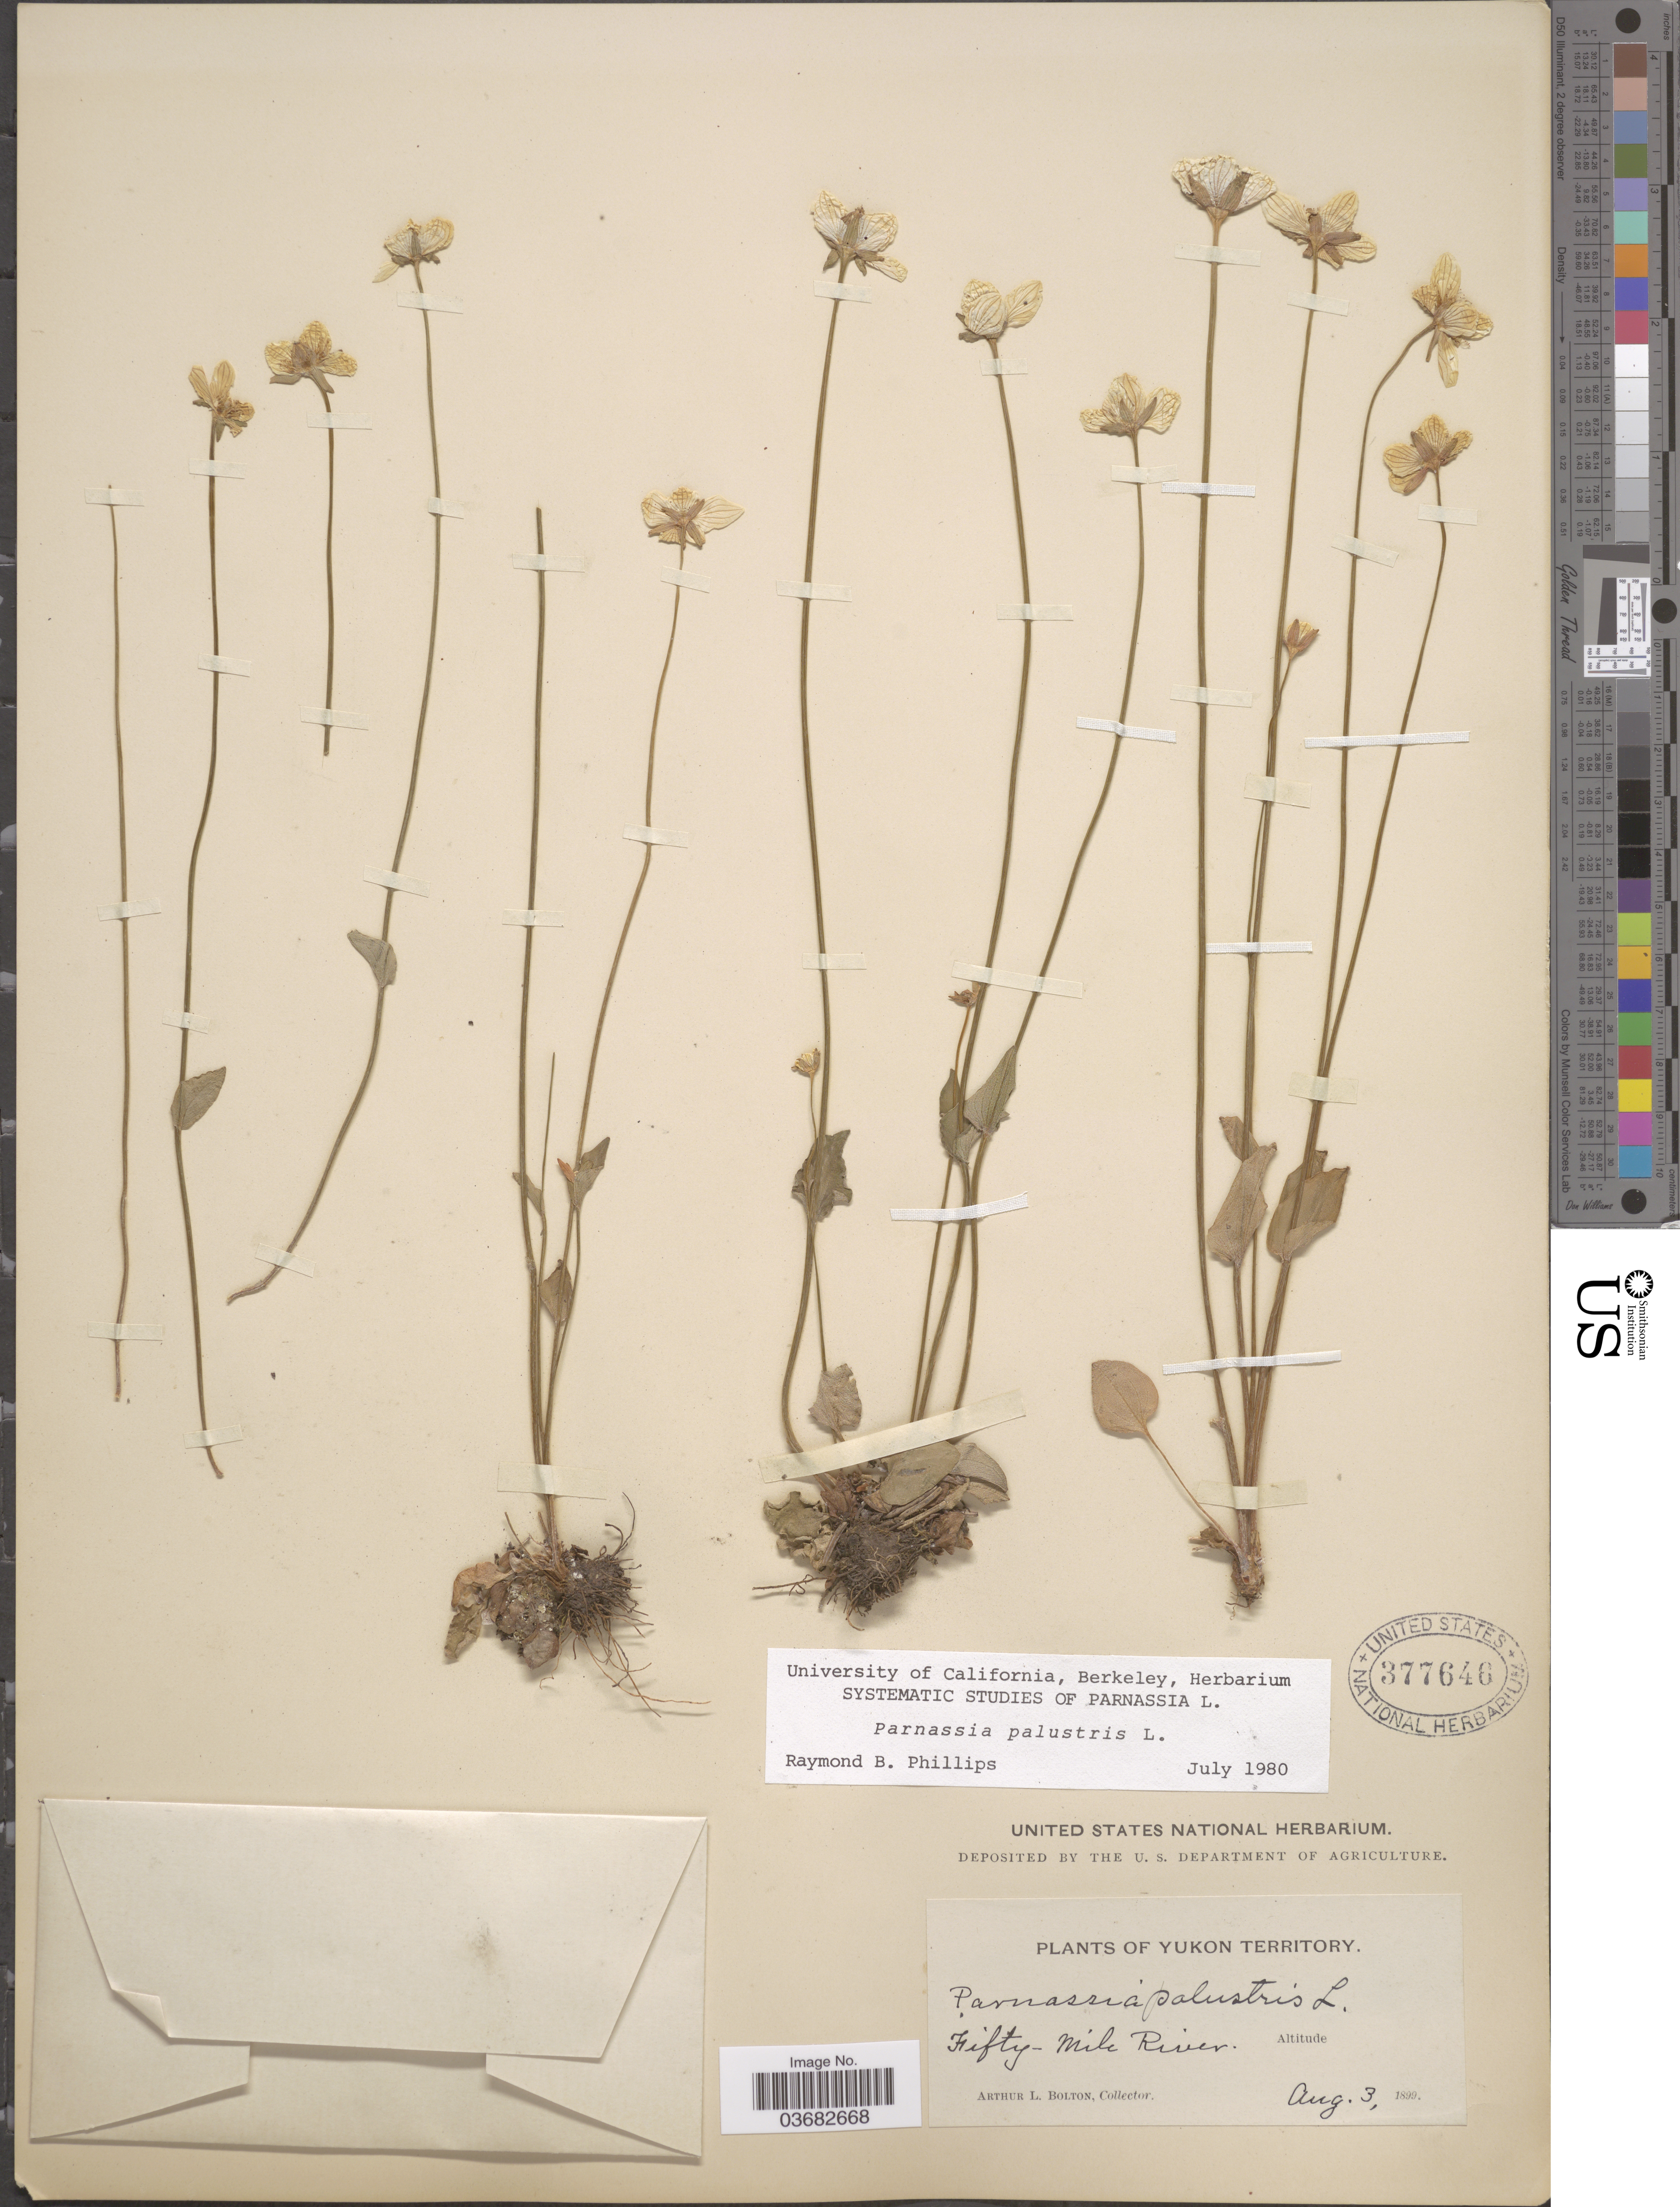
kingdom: Plantae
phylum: Tracheophyta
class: Magnoliopsida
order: Celastrales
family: Parnassiaceae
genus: Parnassia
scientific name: Parnassia palustris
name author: L.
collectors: A. Bolton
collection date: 1899-08-03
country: Canada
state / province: Yukon Territory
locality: Fifty-Mile River.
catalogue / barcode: US 377646